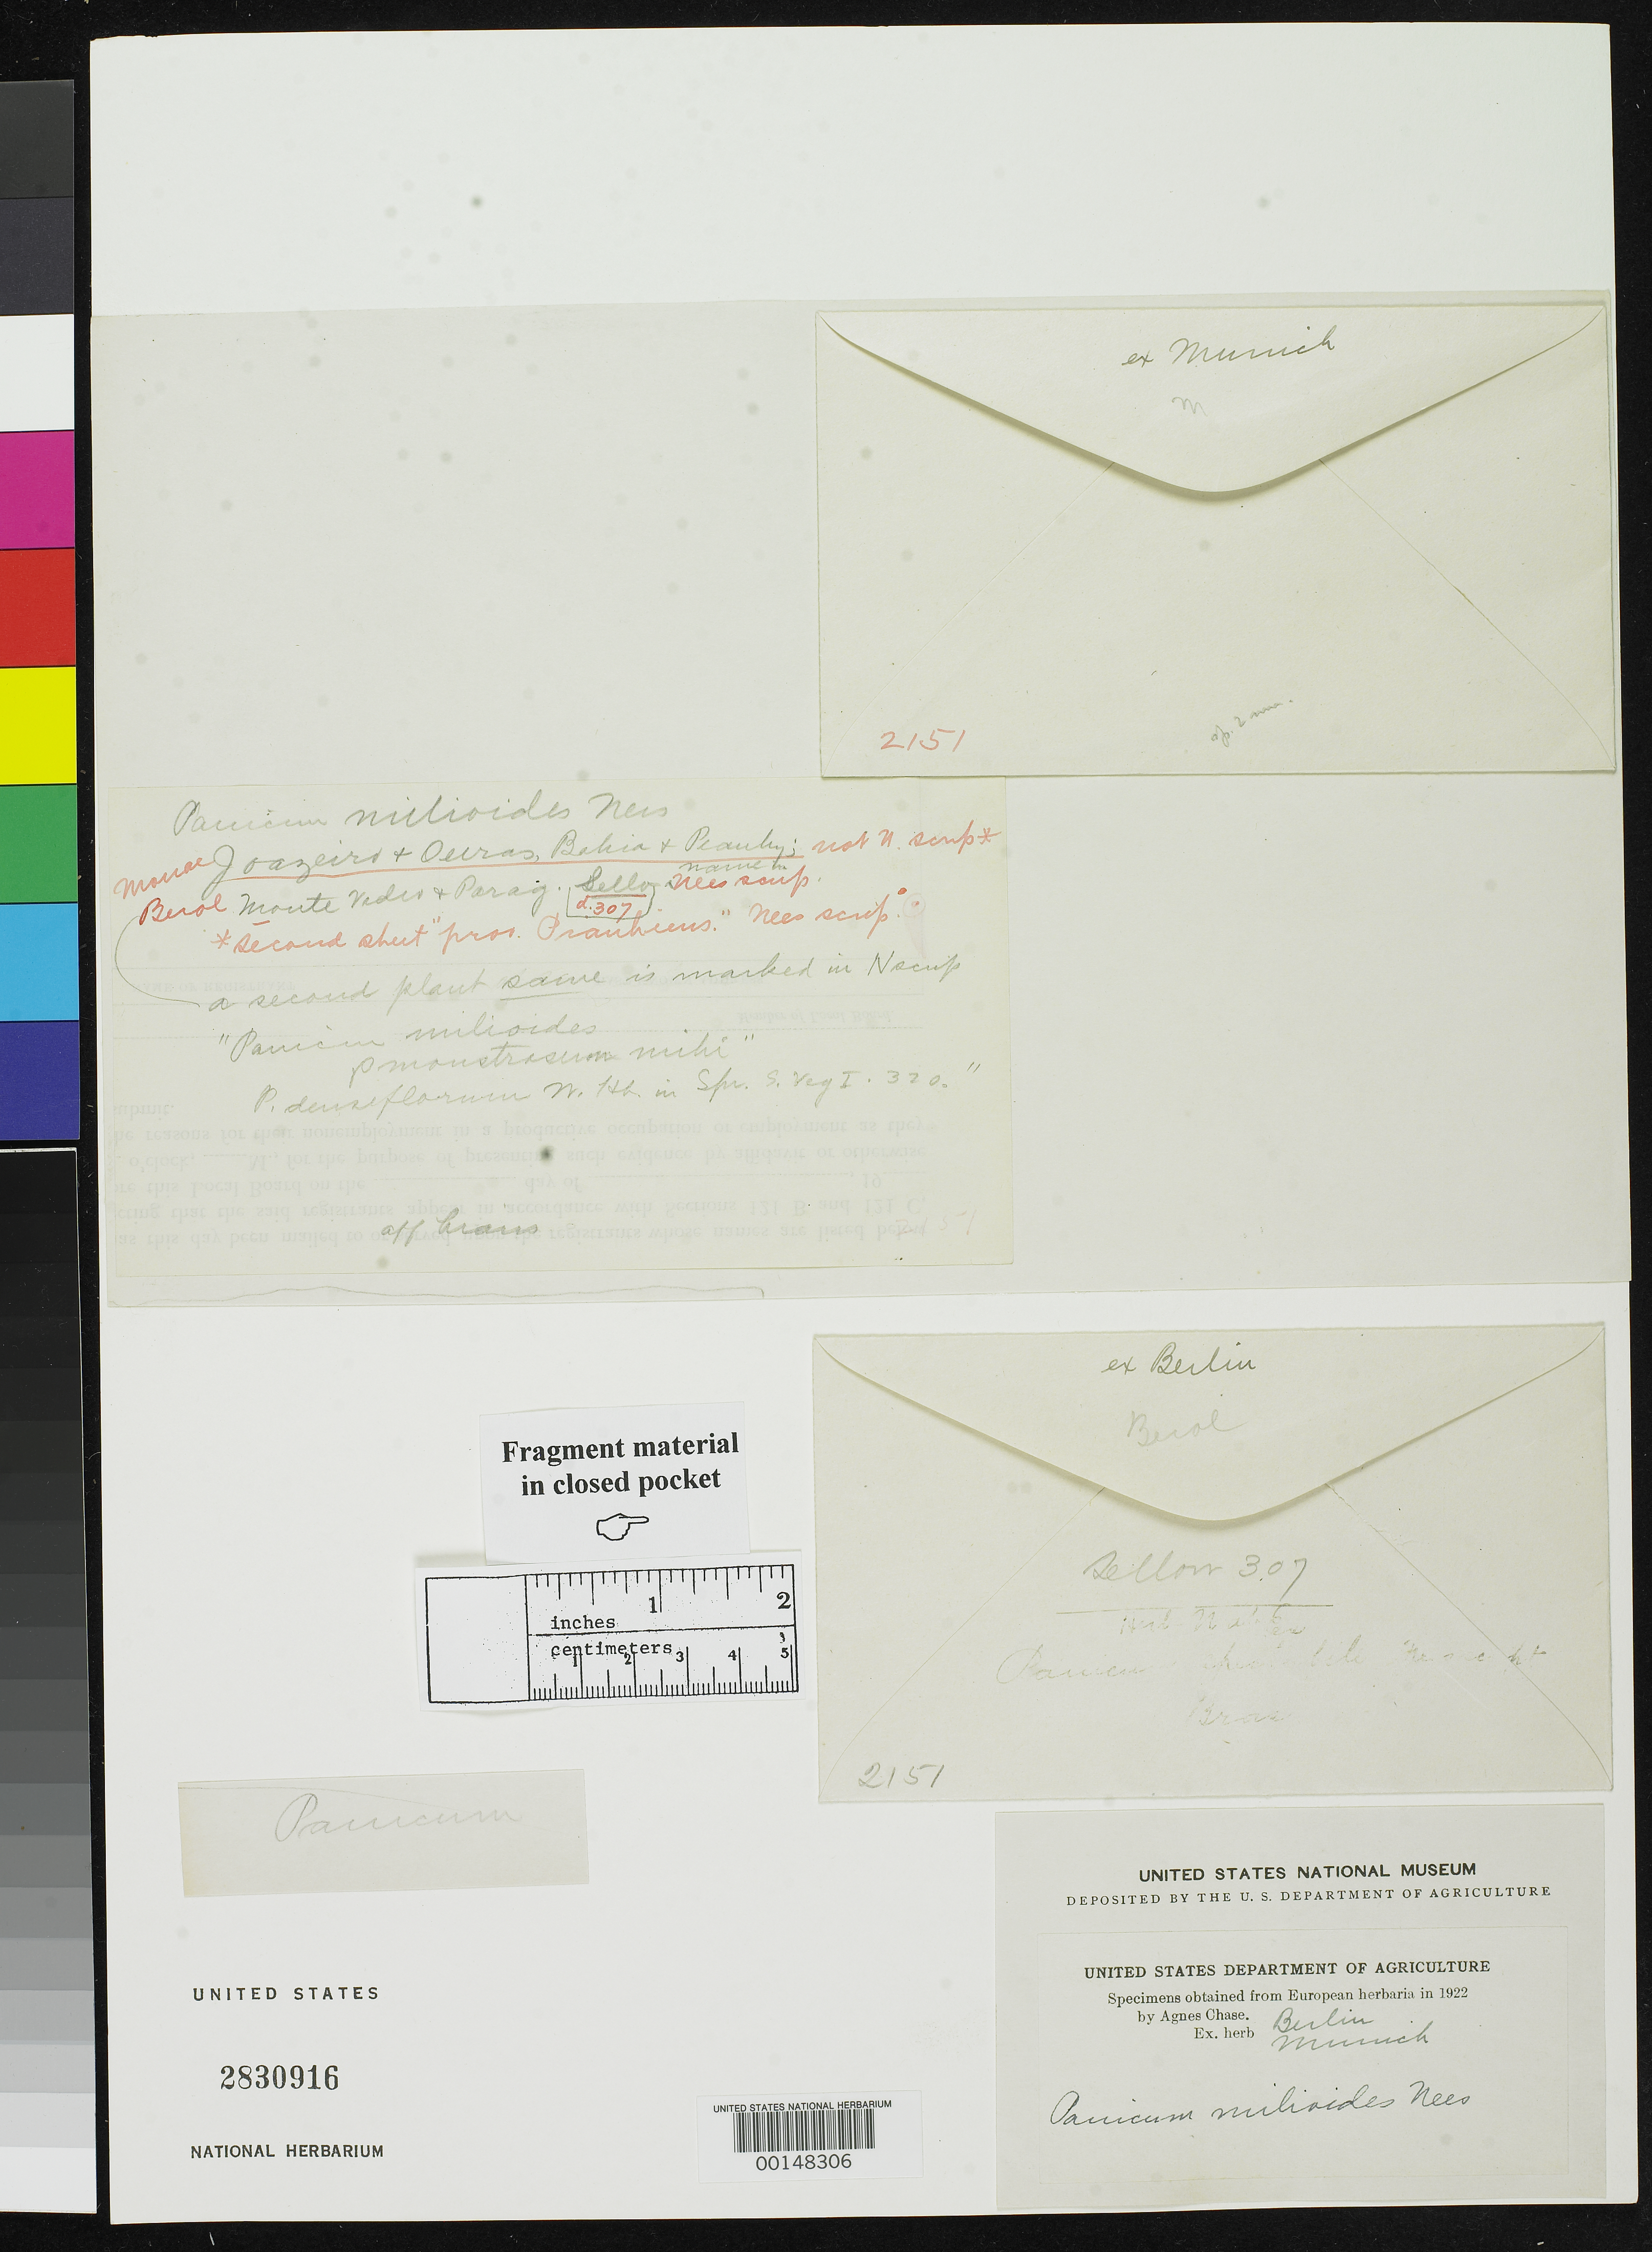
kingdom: Plantae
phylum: Tracheophyta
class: Liliopsida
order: Poales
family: Poaceae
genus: Panicum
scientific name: Panicum milioides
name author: Nees in Mart.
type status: Type Fragment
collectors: F. Sellow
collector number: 307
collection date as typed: Apr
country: Brazil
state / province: Minas Gerais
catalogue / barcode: US 2830916